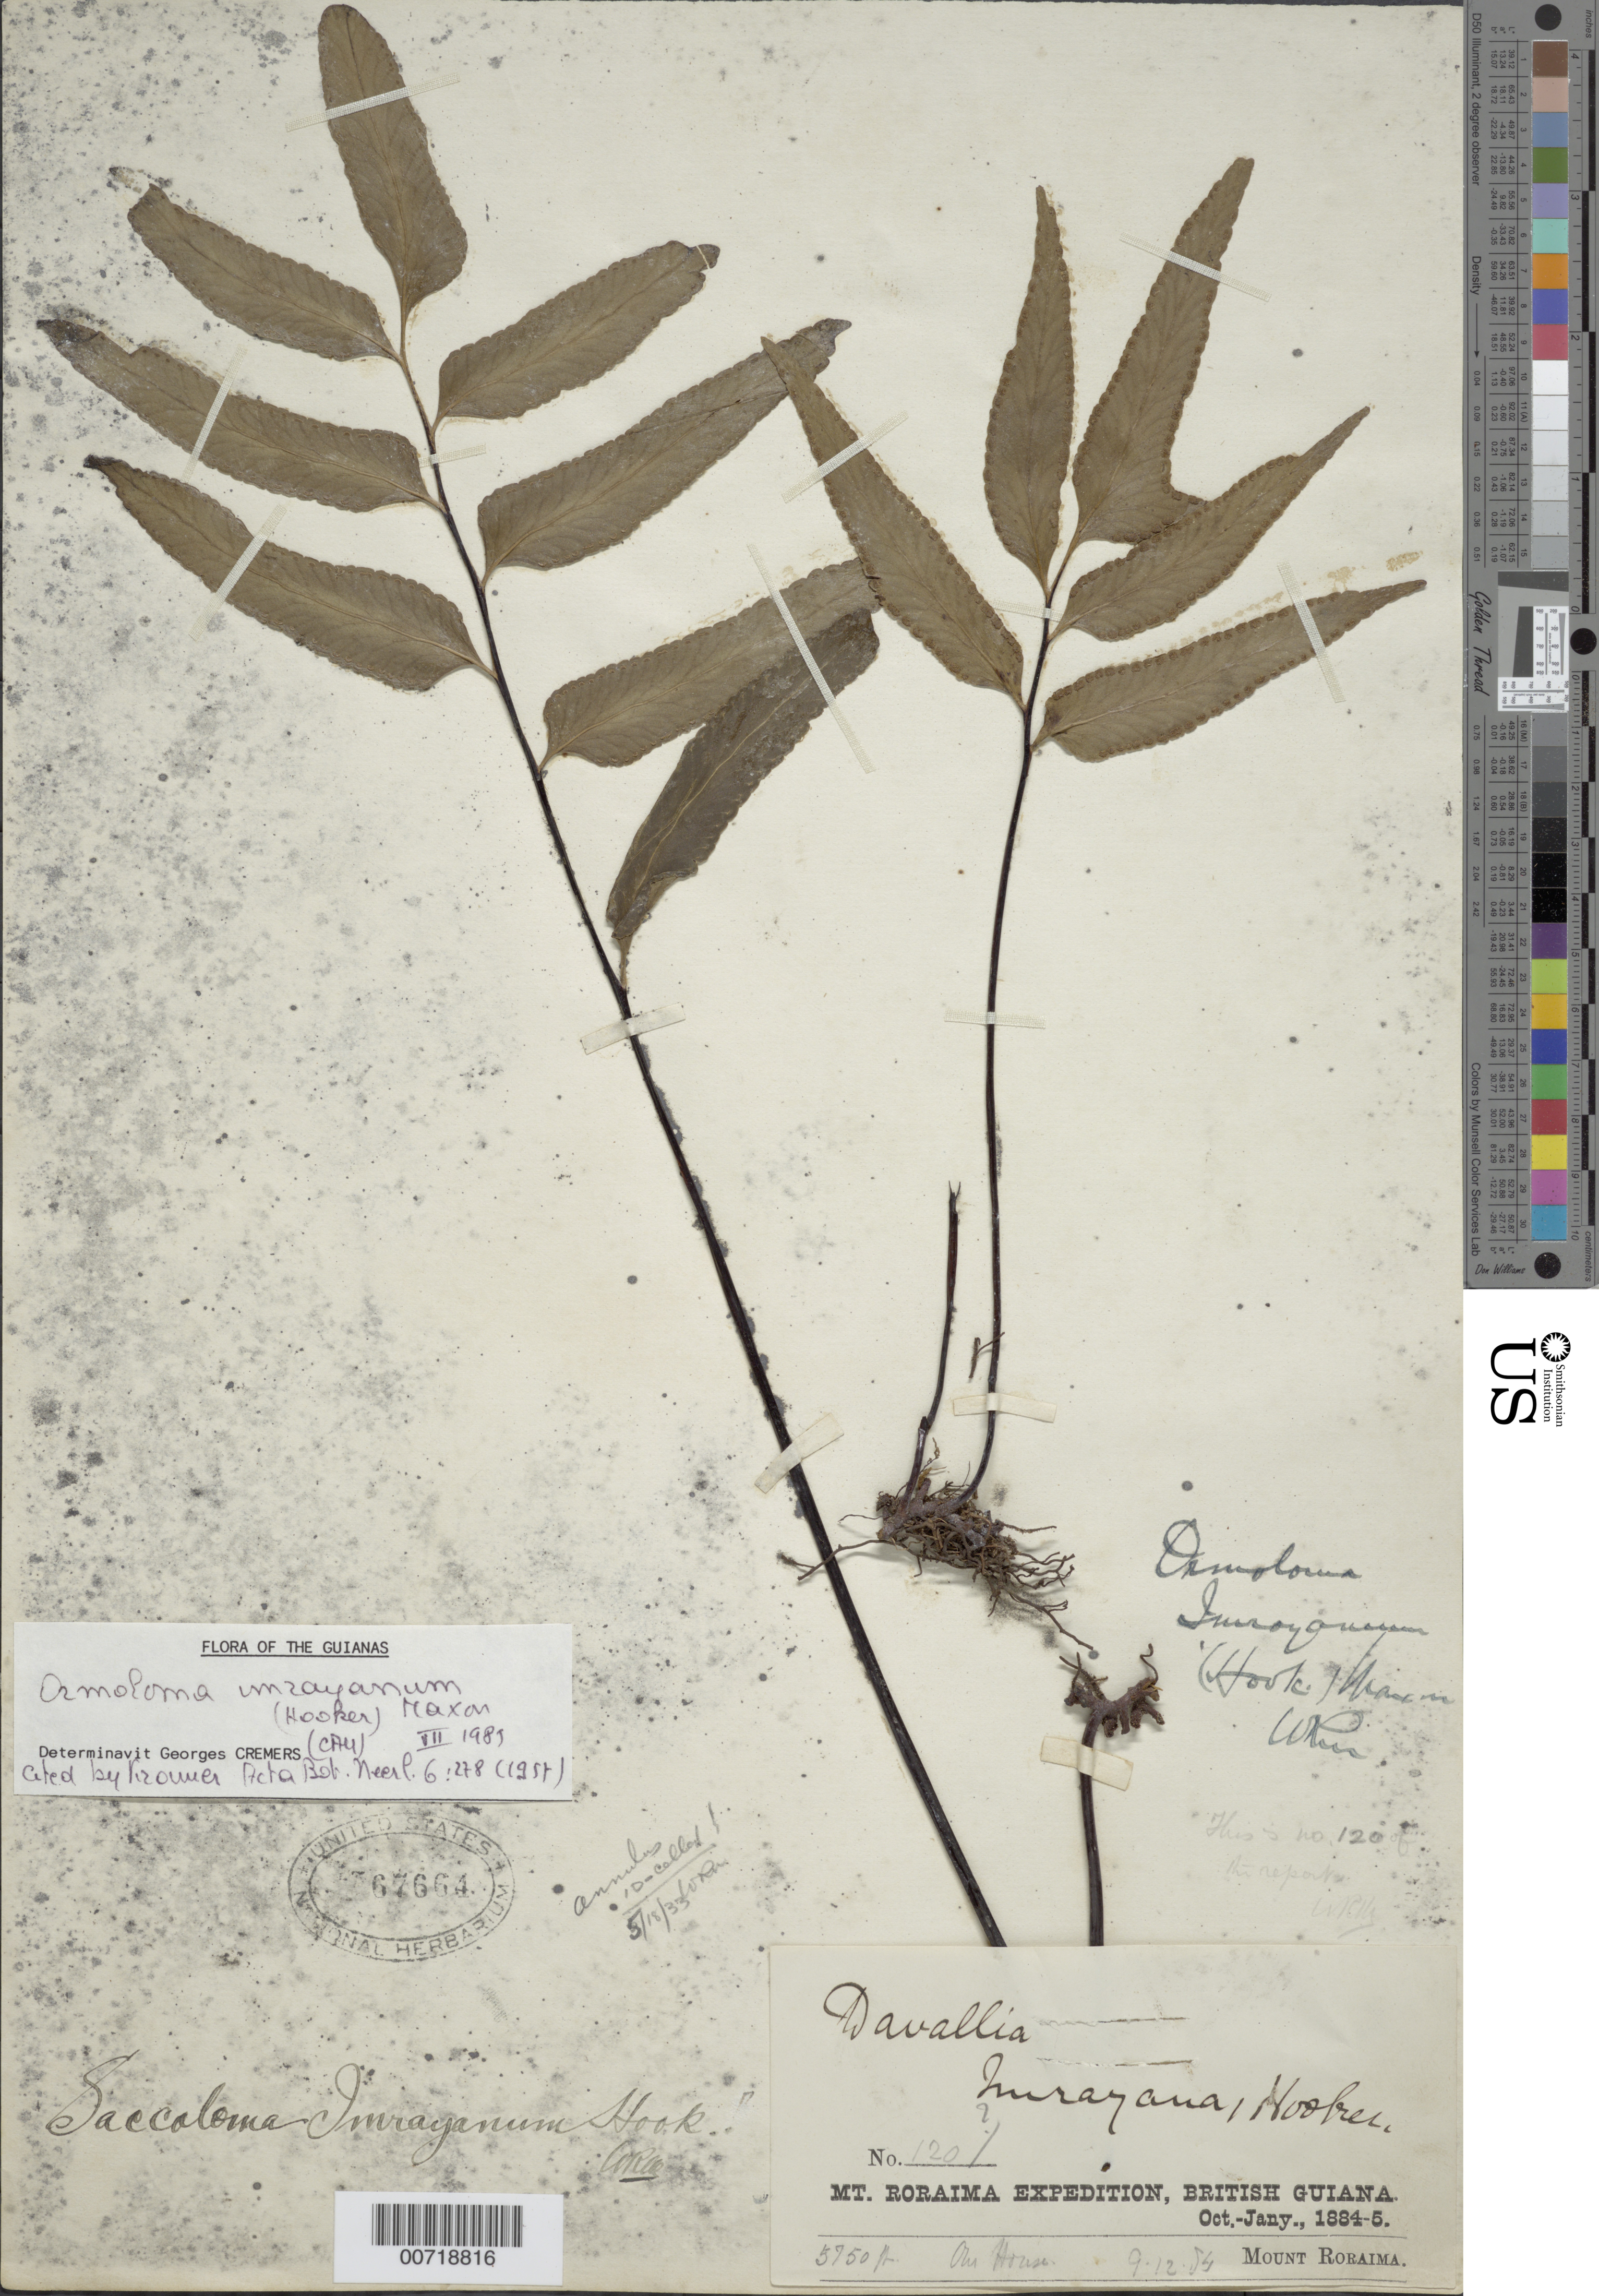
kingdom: Plantae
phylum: Tracheophyta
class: Polypodiopsida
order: Polypodiales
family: Lindsaeaceae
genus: Lindsaea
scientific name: Lindsaea imrayana comb. ined.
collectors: E. F. im Thurn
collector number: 120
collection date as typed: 9 December 1884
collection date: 1884-12-09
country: Guyana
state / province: Cuyuni-Mazaruni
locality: Mt. Roraima, "Our House"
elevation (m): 1753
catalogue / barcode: US 67664